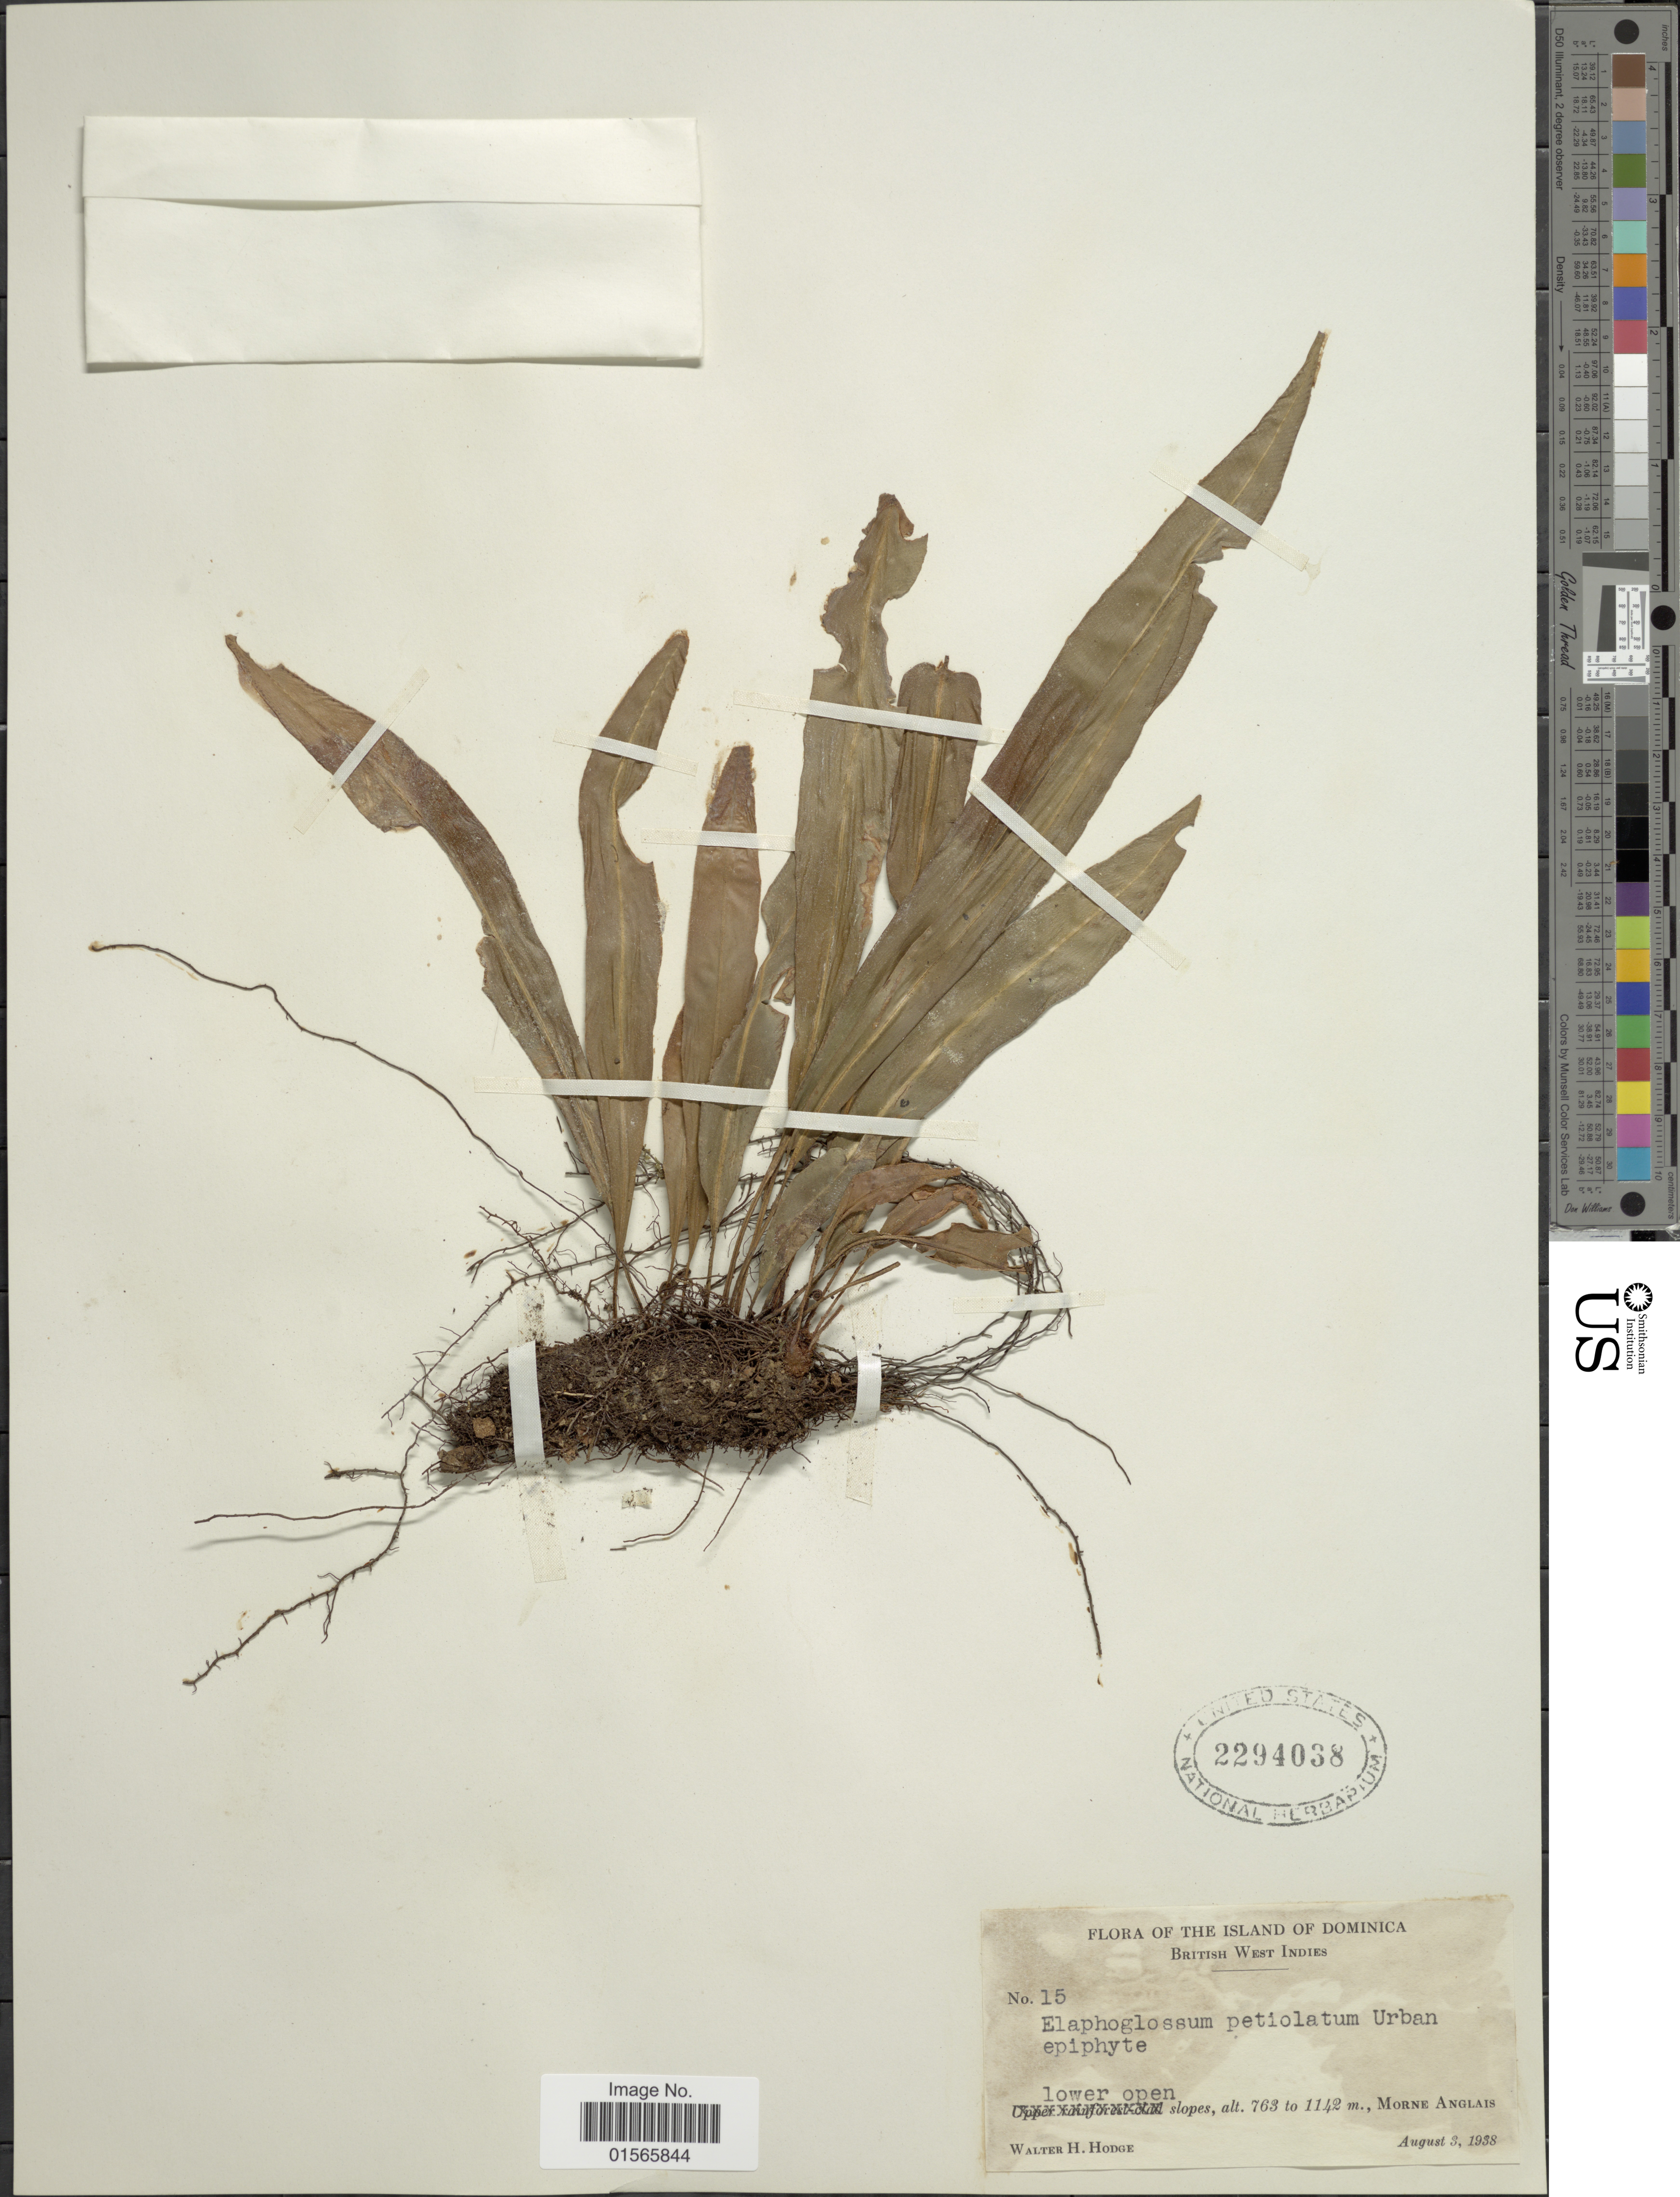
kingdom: Plantae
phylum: Tracheophyta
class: Polypodiopsida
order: Polypodiales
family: Dryopteridaceae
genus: Elaphoglossum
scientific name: Elaphoglossum petiolatum var. dussii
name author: (Underw. ex Maxon) Proctor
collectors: W. Hodge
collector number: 15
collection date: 1938-08-03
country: Dominica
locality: The Island of Dominica, British West Indies, lower slopes, Morne Anglais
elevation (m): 763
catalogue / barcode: US 2294038